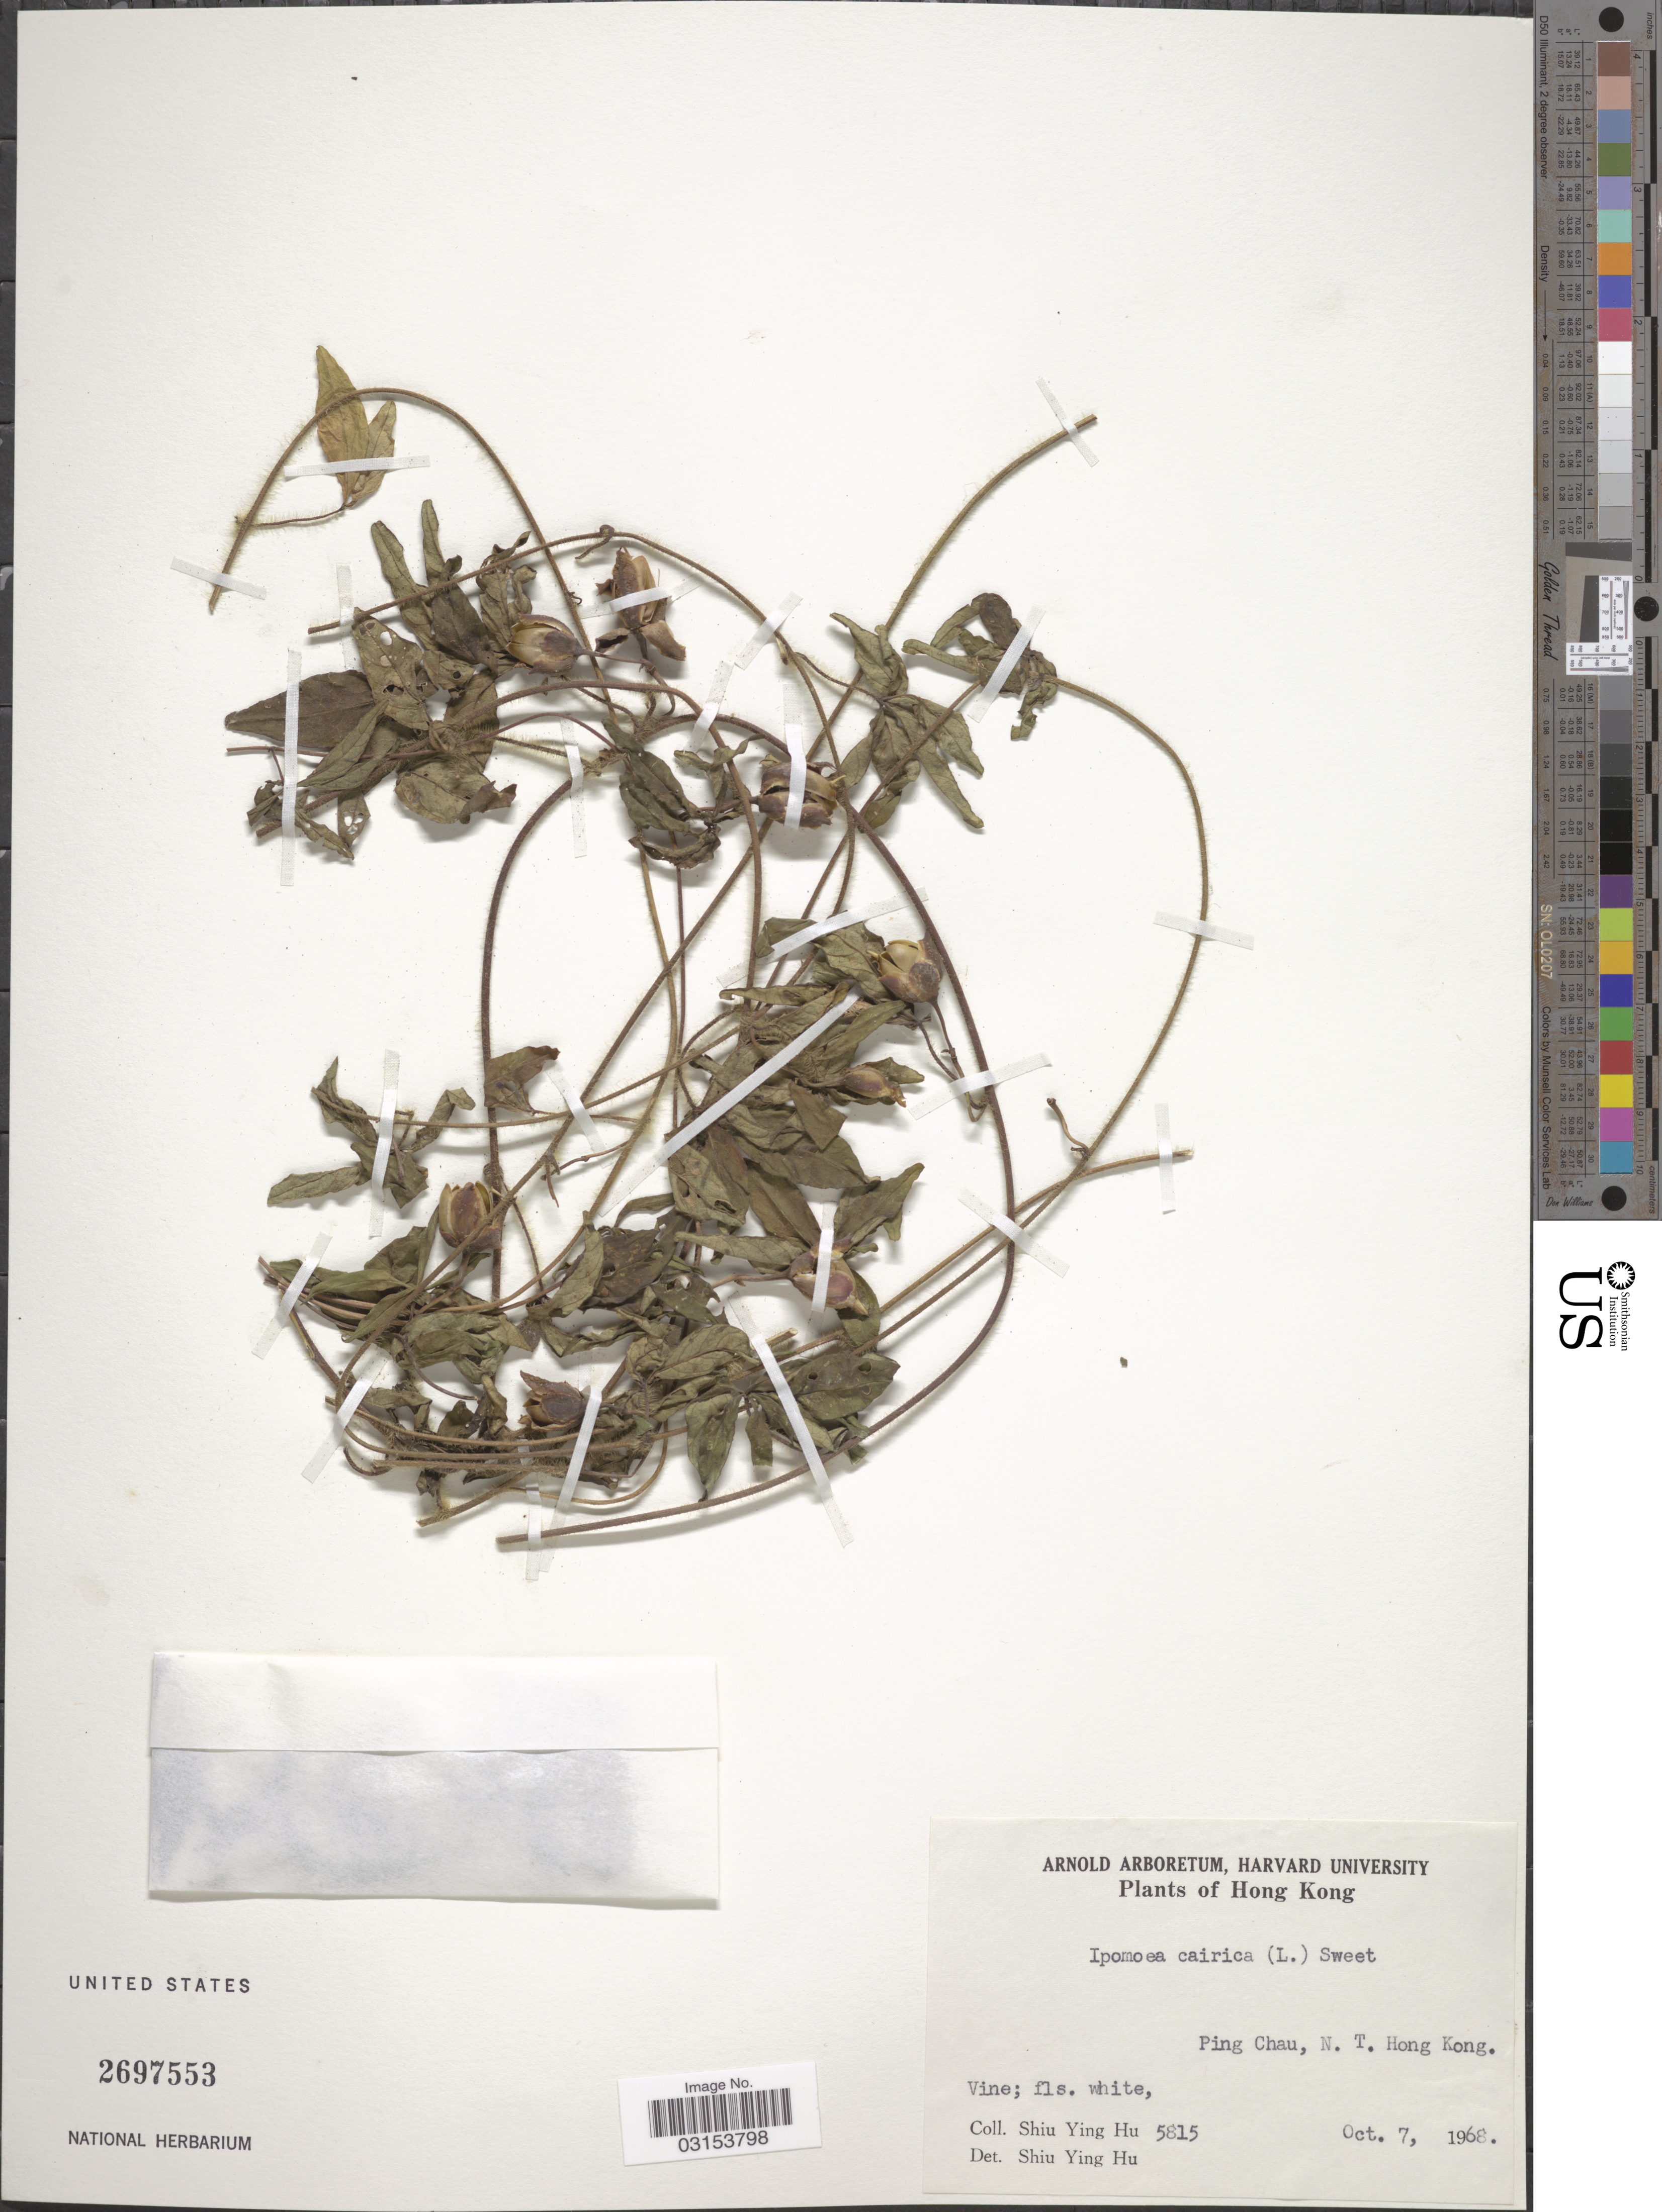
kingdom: Plantae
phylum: Tracheophyta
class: Magnoliopsida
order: Solanales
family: Convolvulaceae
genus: Ipomoea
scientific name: Ipomoea cairica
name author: (L.) Sweet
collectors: S. Y. Hu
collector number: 5815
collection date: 1968-10-07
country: China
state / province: Hong Kong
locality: Ping Chau, N.T.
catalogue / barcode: US 2697553